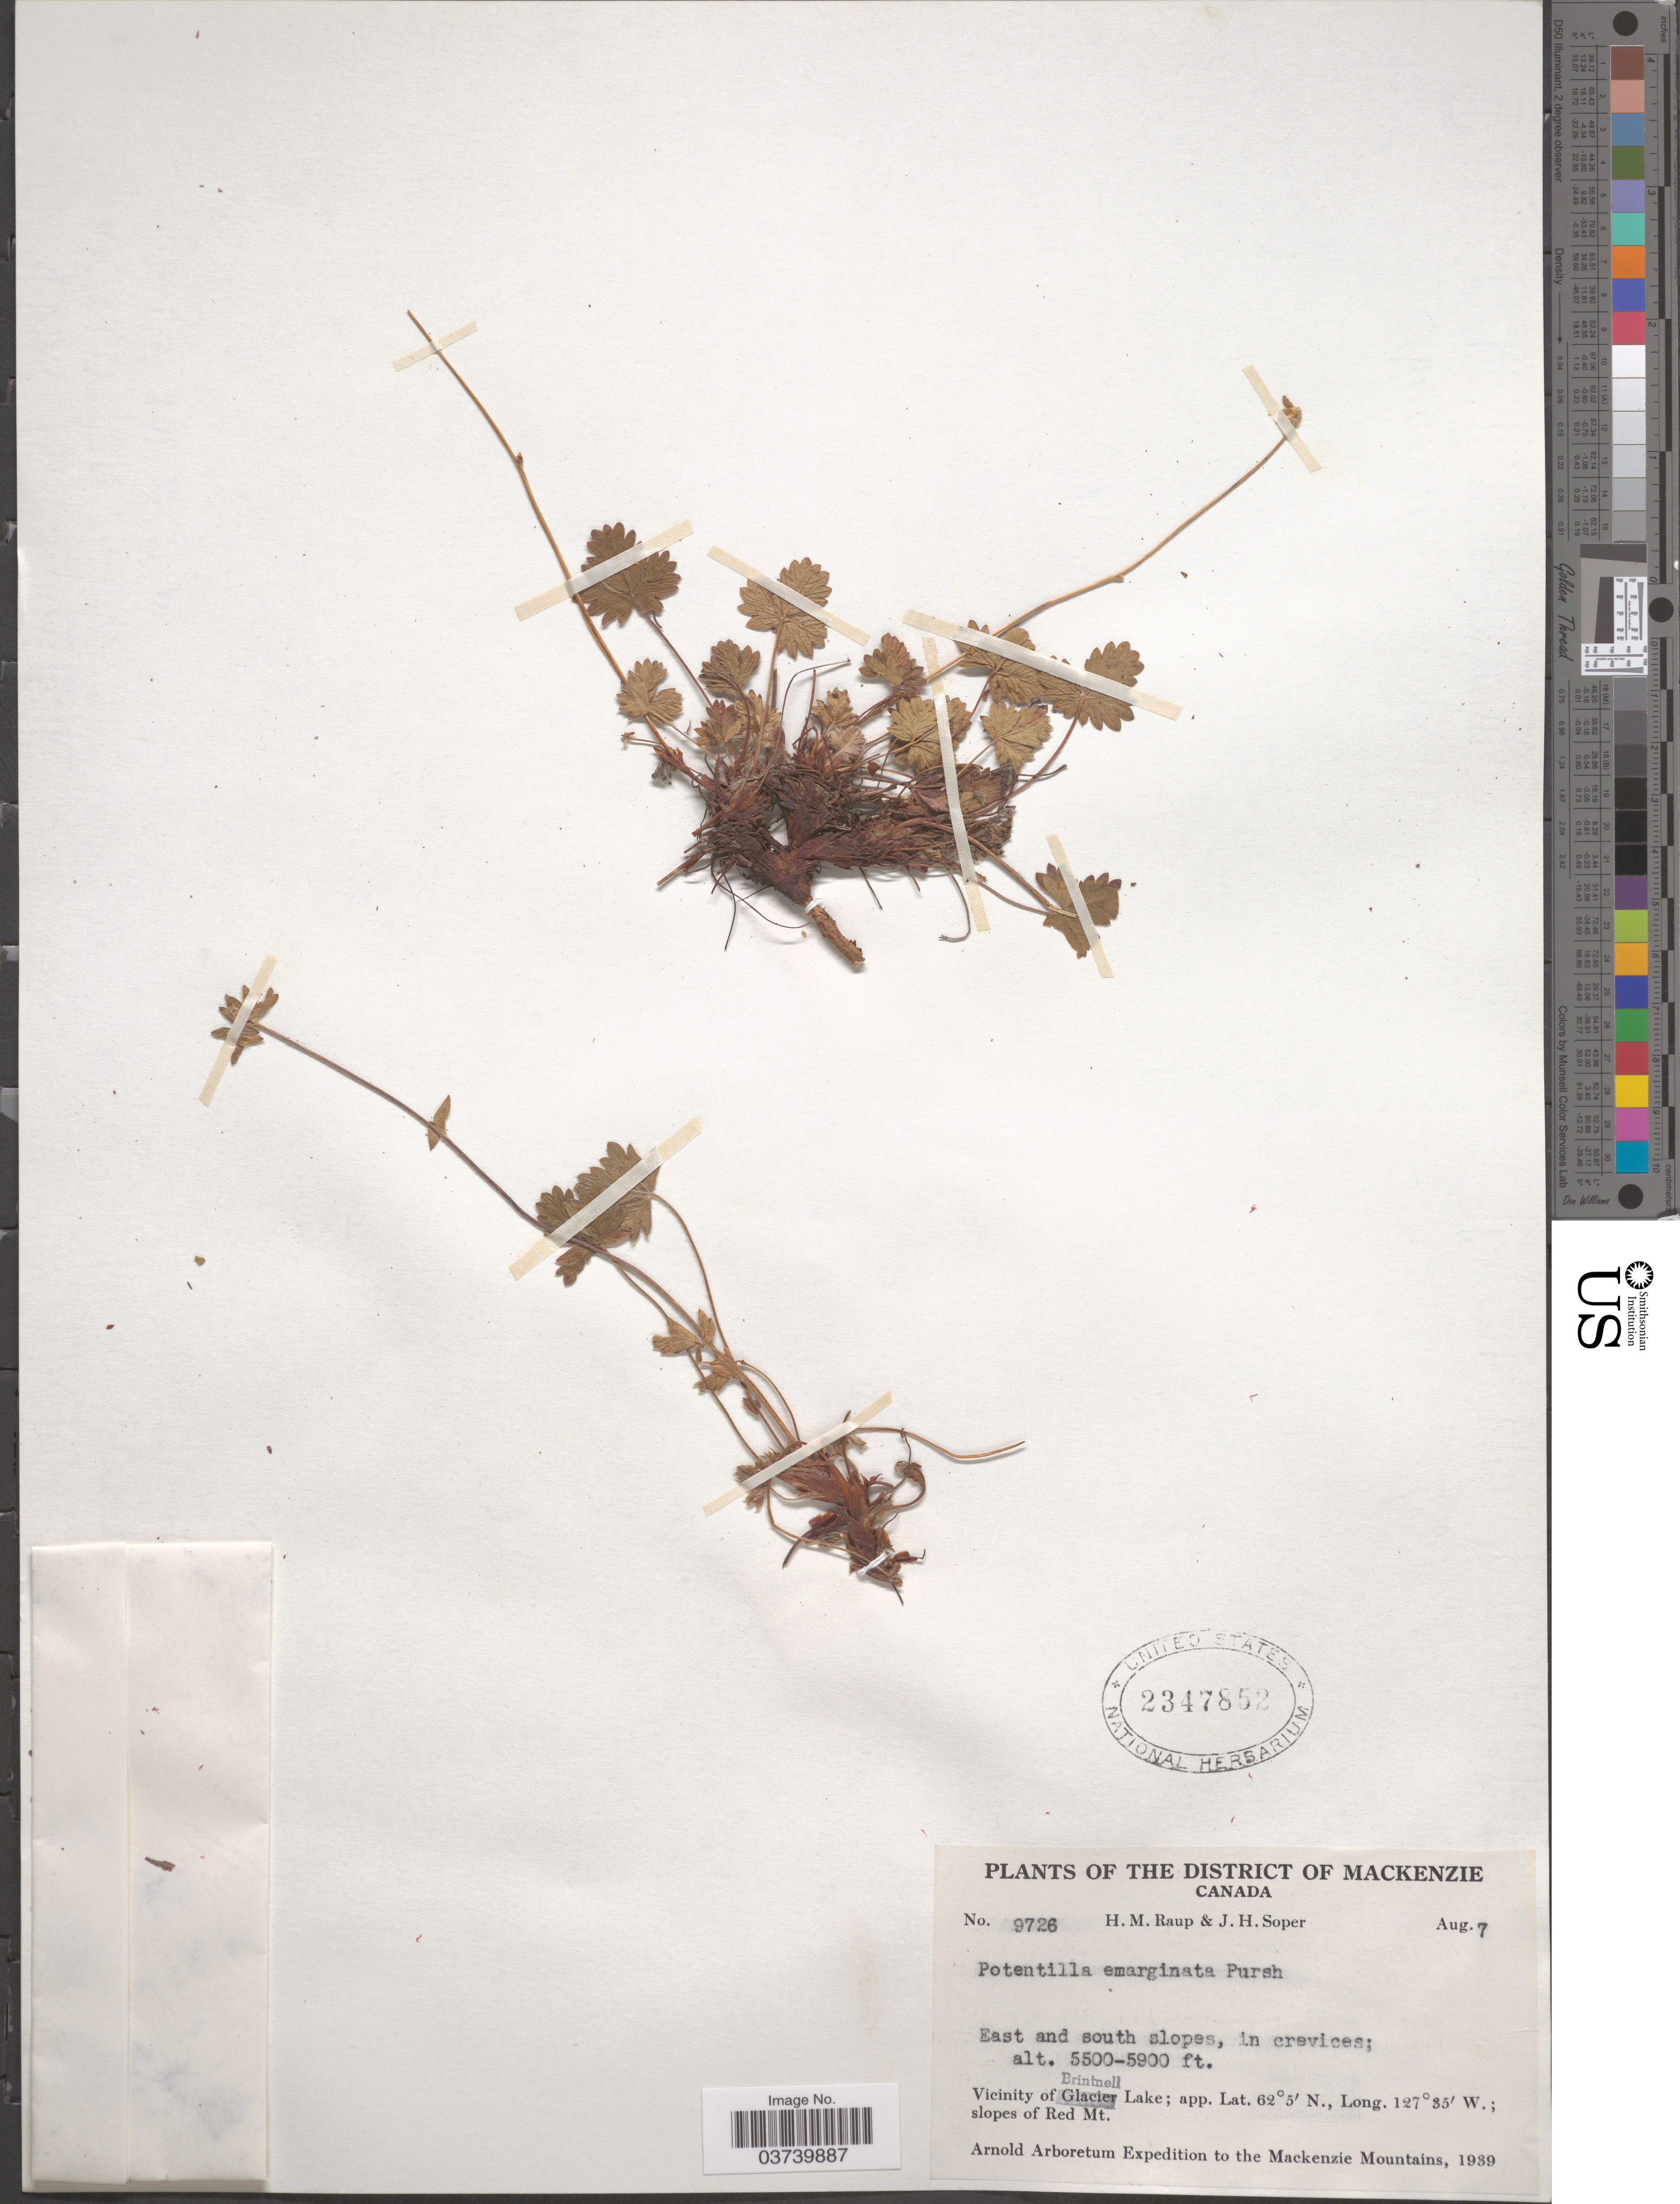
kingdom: Plantae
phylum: Tracheophyta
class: Magnoliopsida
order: Rosales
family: Rosaceae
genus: Potentilla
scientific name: Potentilla hyparctica subsp. hyparctica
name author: Malte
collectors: H. Raup & J. H. Soper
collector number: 9726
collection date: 1939-08-07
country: Canada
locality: The District of Mackenzie. Vicinity of Brintnell Glacier Lake; slopes of Red Mt.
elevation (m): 1676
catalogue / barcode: US 2347852